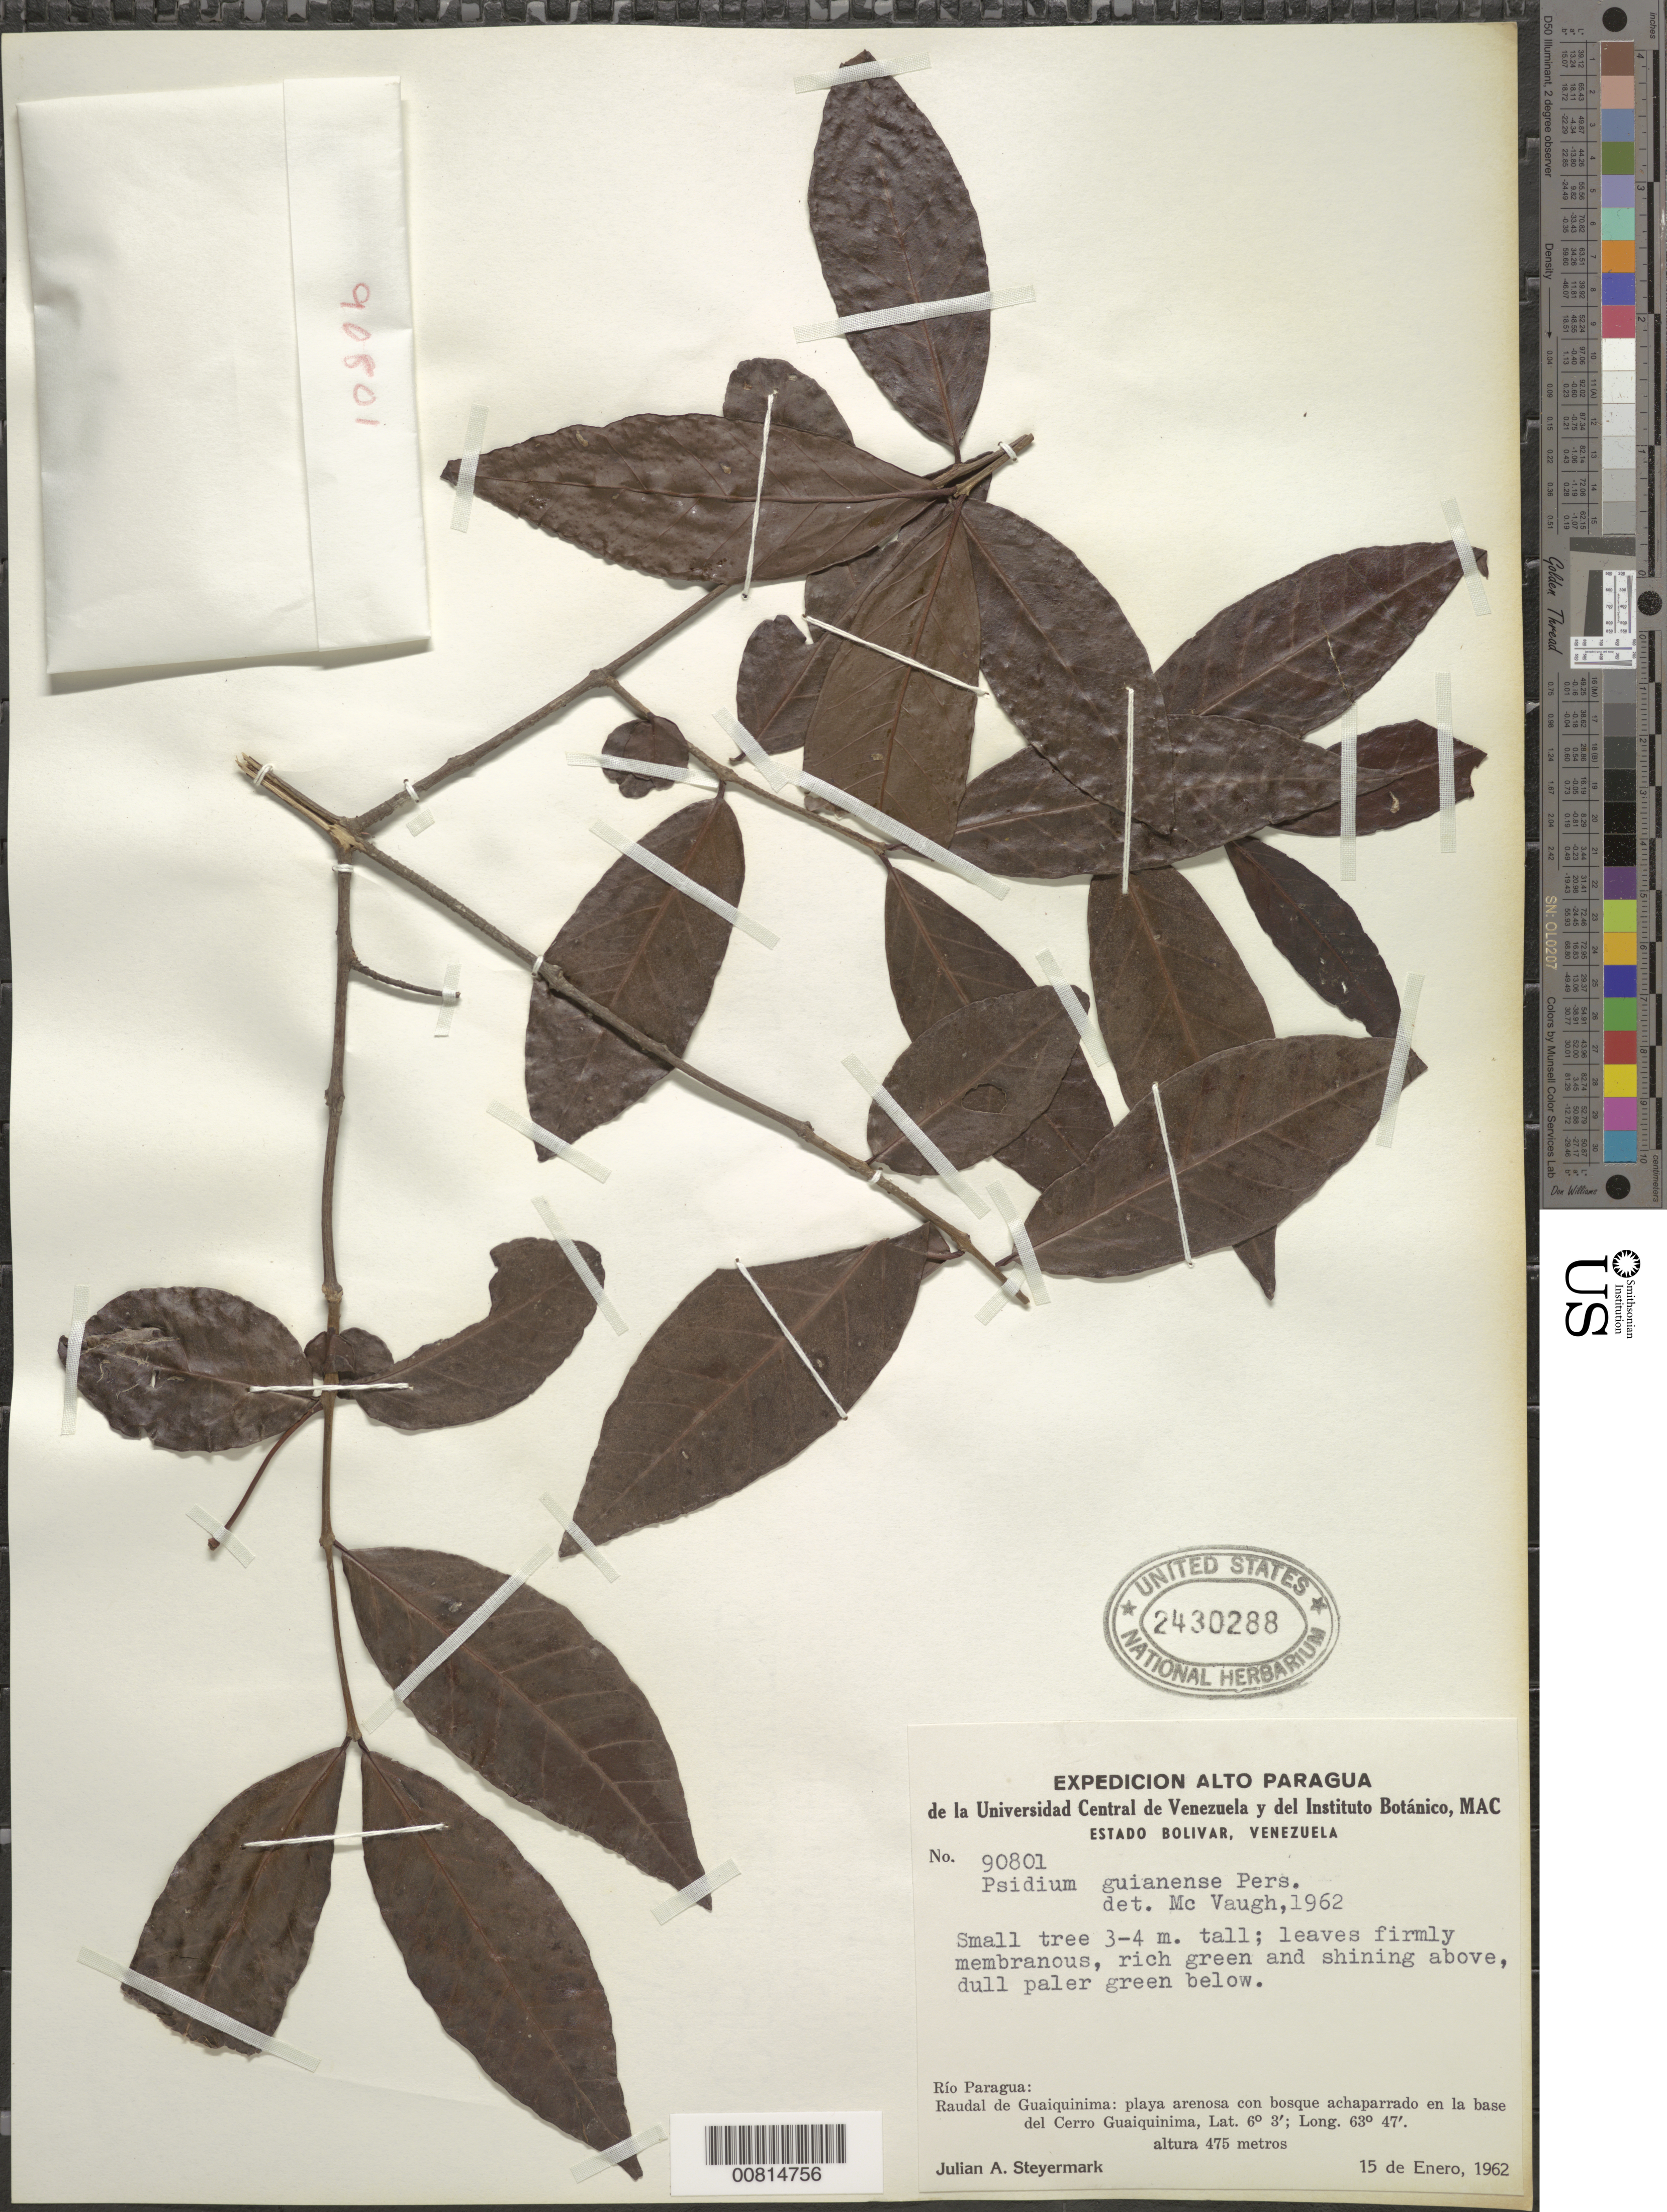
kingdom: Plantae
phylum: Tracheophyta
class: Magnoliopsida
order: Myrtales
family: Myrtaceae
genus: Psidium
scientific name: Psidium guineense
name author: Sw.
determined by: McVaugh, R.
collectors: J. Steyermark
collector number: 90801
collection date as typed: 15-Jan-62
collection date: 1962-01-15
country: Venezuela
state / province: Bolívar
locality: Río Paragua, raudal de Guaiquinima, base of Cerro Guaiquinima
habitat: Playa arenosa con bosque achaparrado en la base del cerro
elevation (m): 475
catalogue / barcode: US 2430288